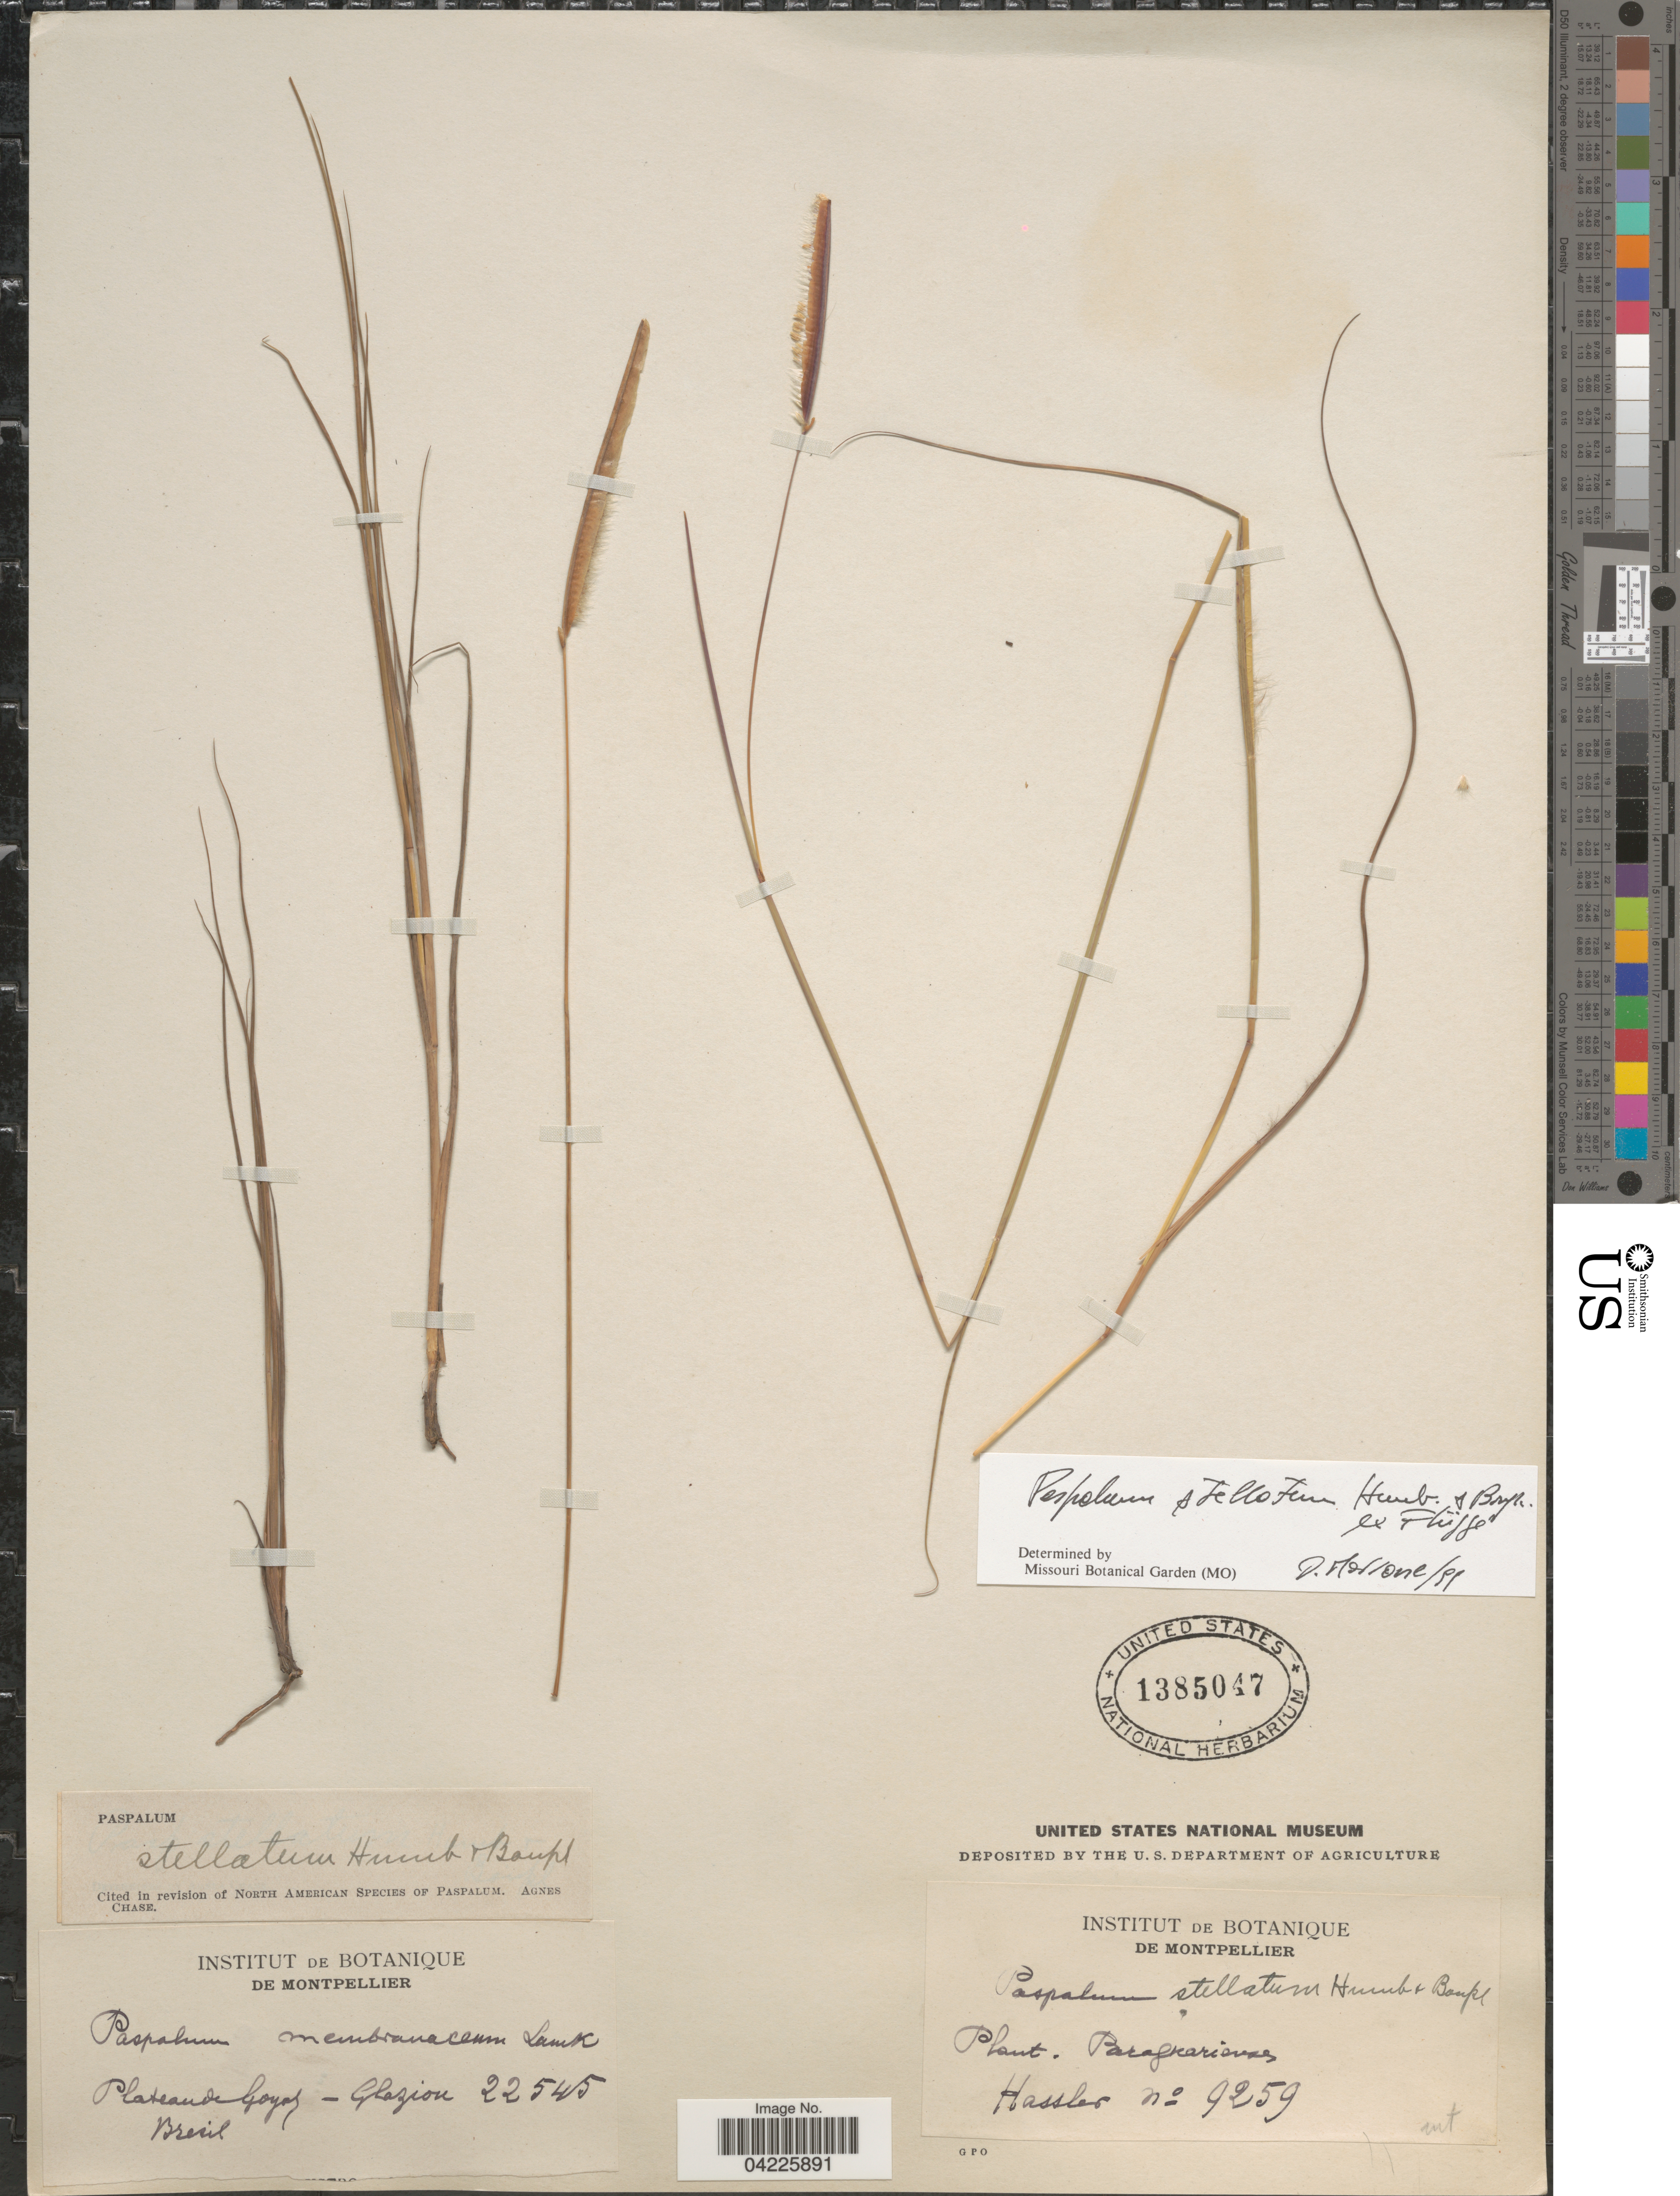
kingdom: Plantae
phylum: Tracheophyta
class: Liliopsida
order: Poales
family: Poaceae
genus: Paspalum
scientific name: Paspalum stellatum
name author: Humb. & Bonpl. ex Flüggé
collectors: Hassler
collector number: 9259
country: Paraguay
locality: Paraguarienses.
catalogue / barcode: US 1385047-2